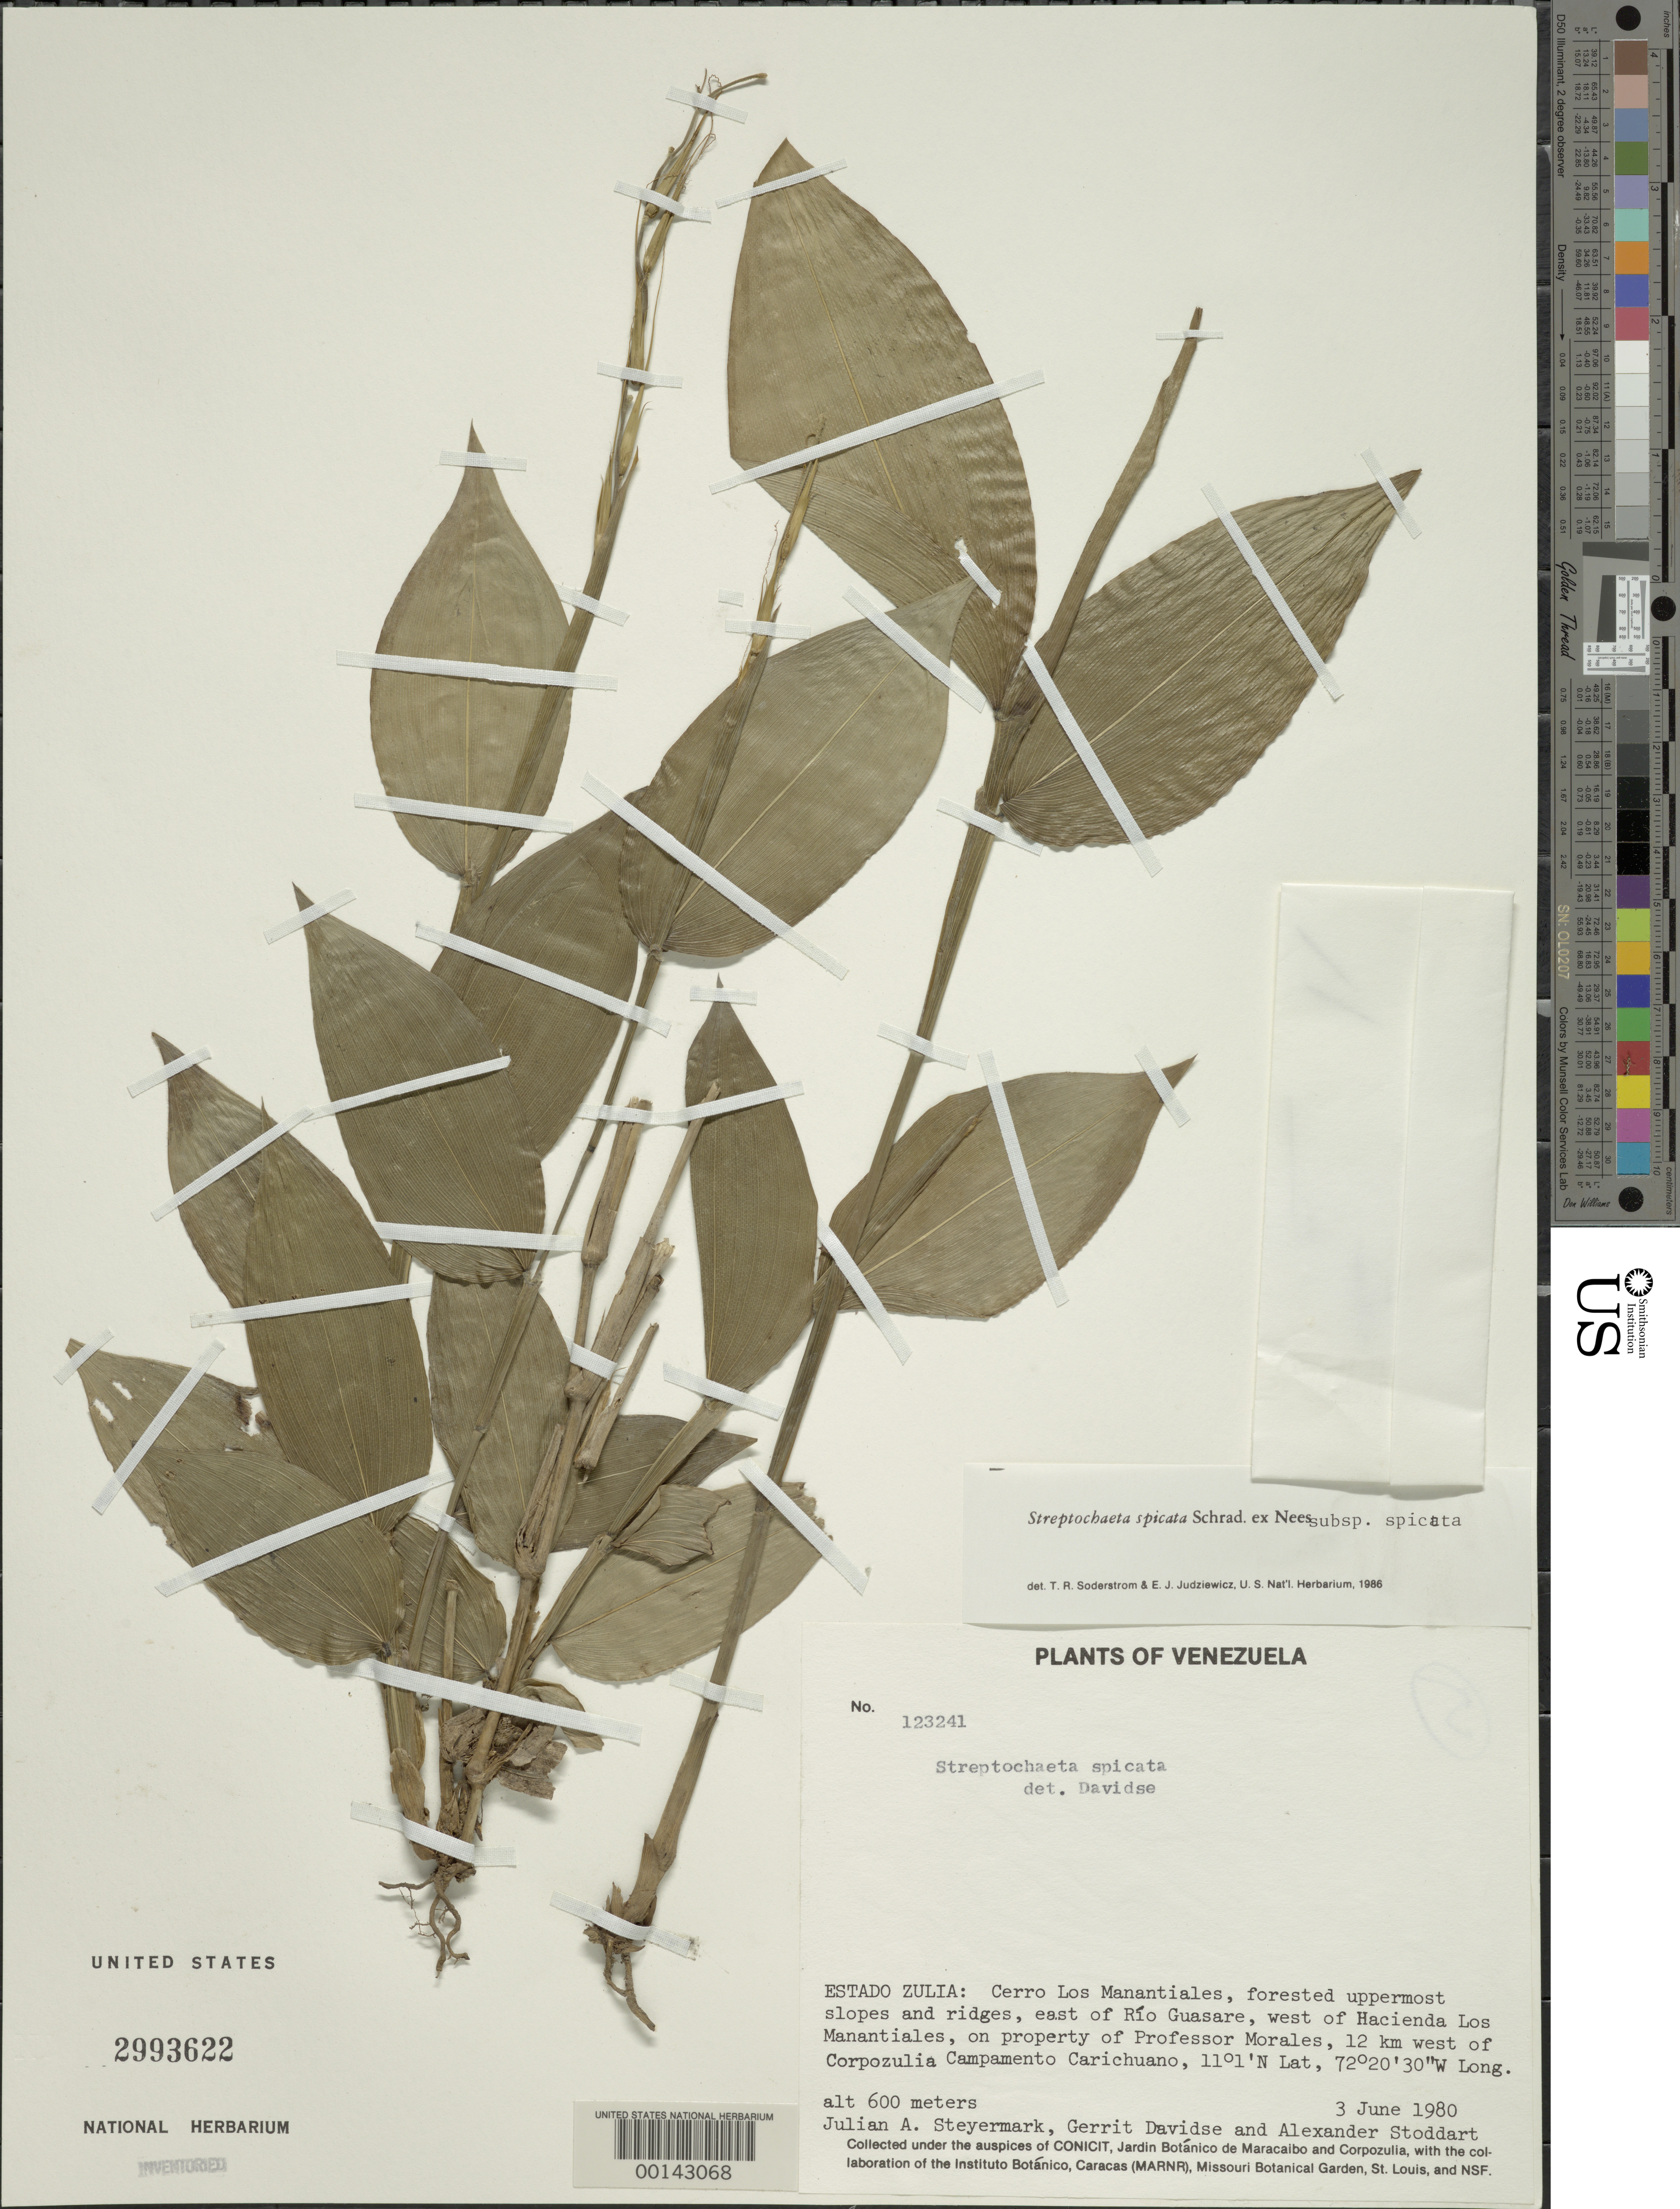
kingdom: Plantae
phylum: Tracheophyta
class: Liliopsida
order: Poales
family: Poaceae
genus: Streptochaeta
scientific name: Streptochaeta spicata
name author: Schrad. ex Nees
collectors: J. Steyermark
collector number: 123241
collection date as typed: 03 Jun 1980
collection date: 1980-06-03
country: Venezuela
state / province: Zulia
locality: Cerro los manantiales lat 11 01'n: long 72 20'w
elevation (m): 600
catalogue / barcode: US 2993622